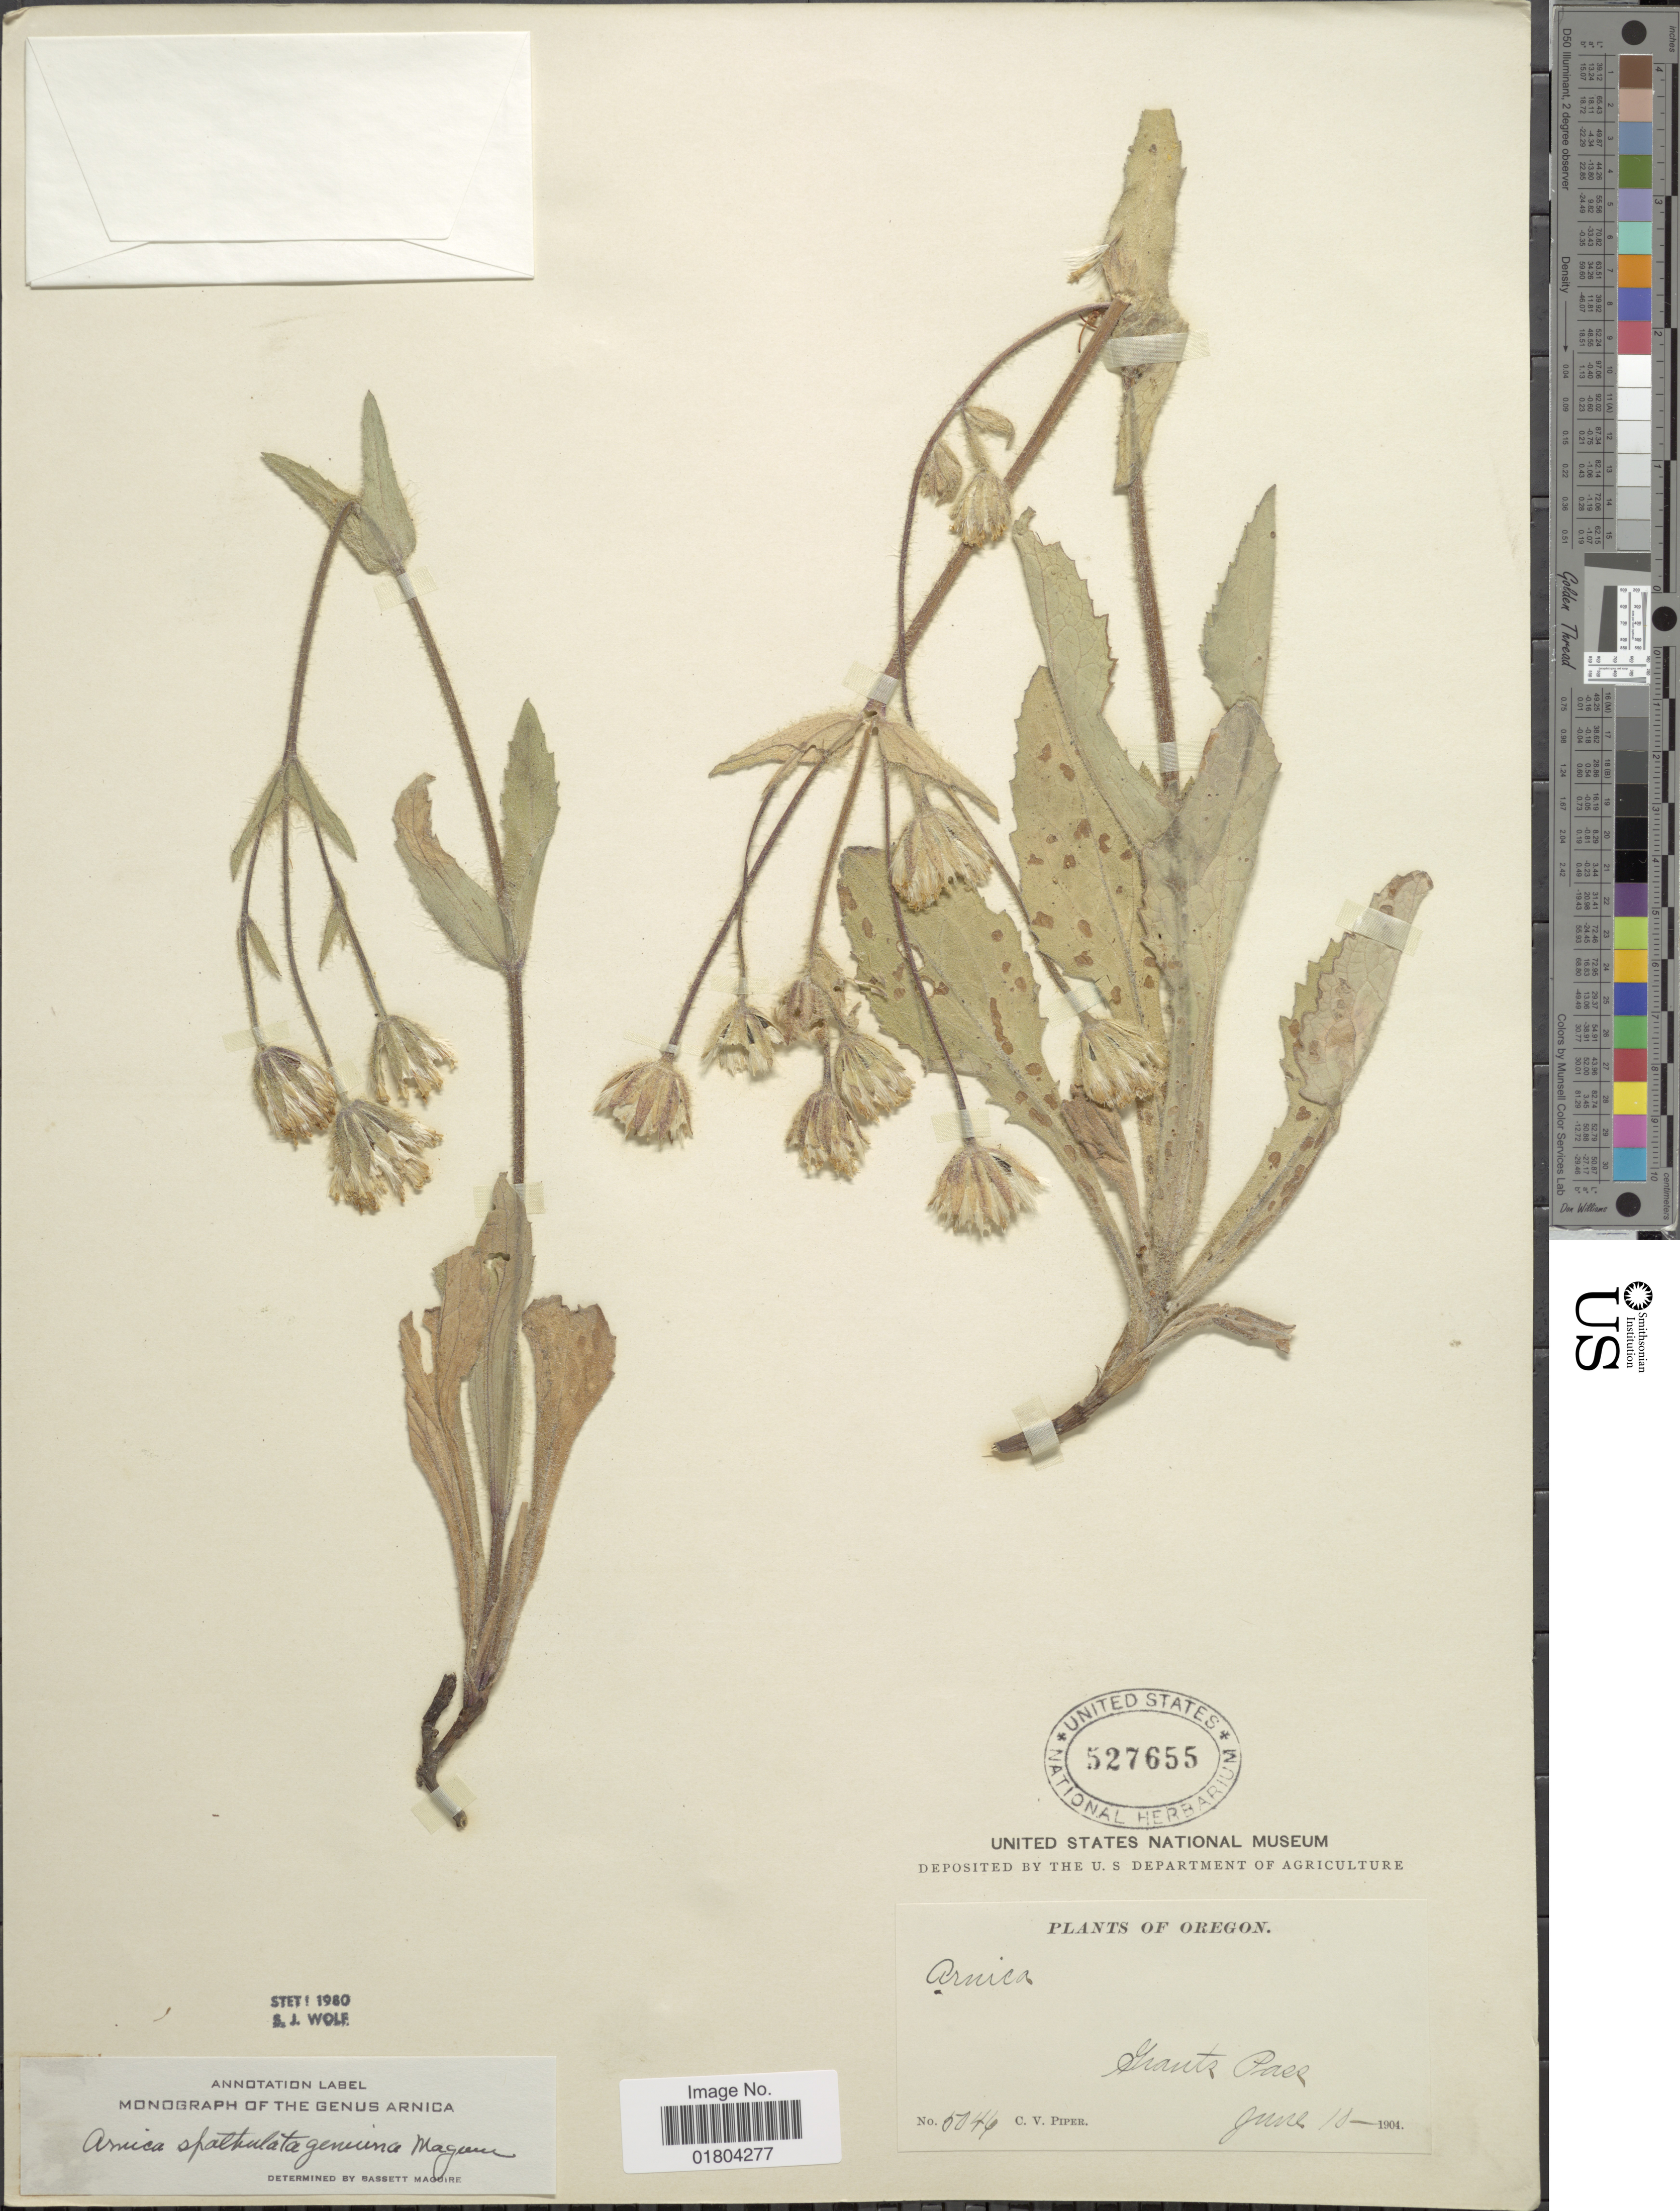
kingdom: Plantae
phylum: Tracheophyta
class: Magnoliopsida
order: Asterales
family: Asteraceae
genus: Arnica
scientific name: Arnica spathulata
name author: Greene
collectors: C. V. Piper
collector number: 5046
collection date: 1904-06-10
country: United States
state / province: Oregon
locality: Grantz Pass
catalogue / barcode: US 527655